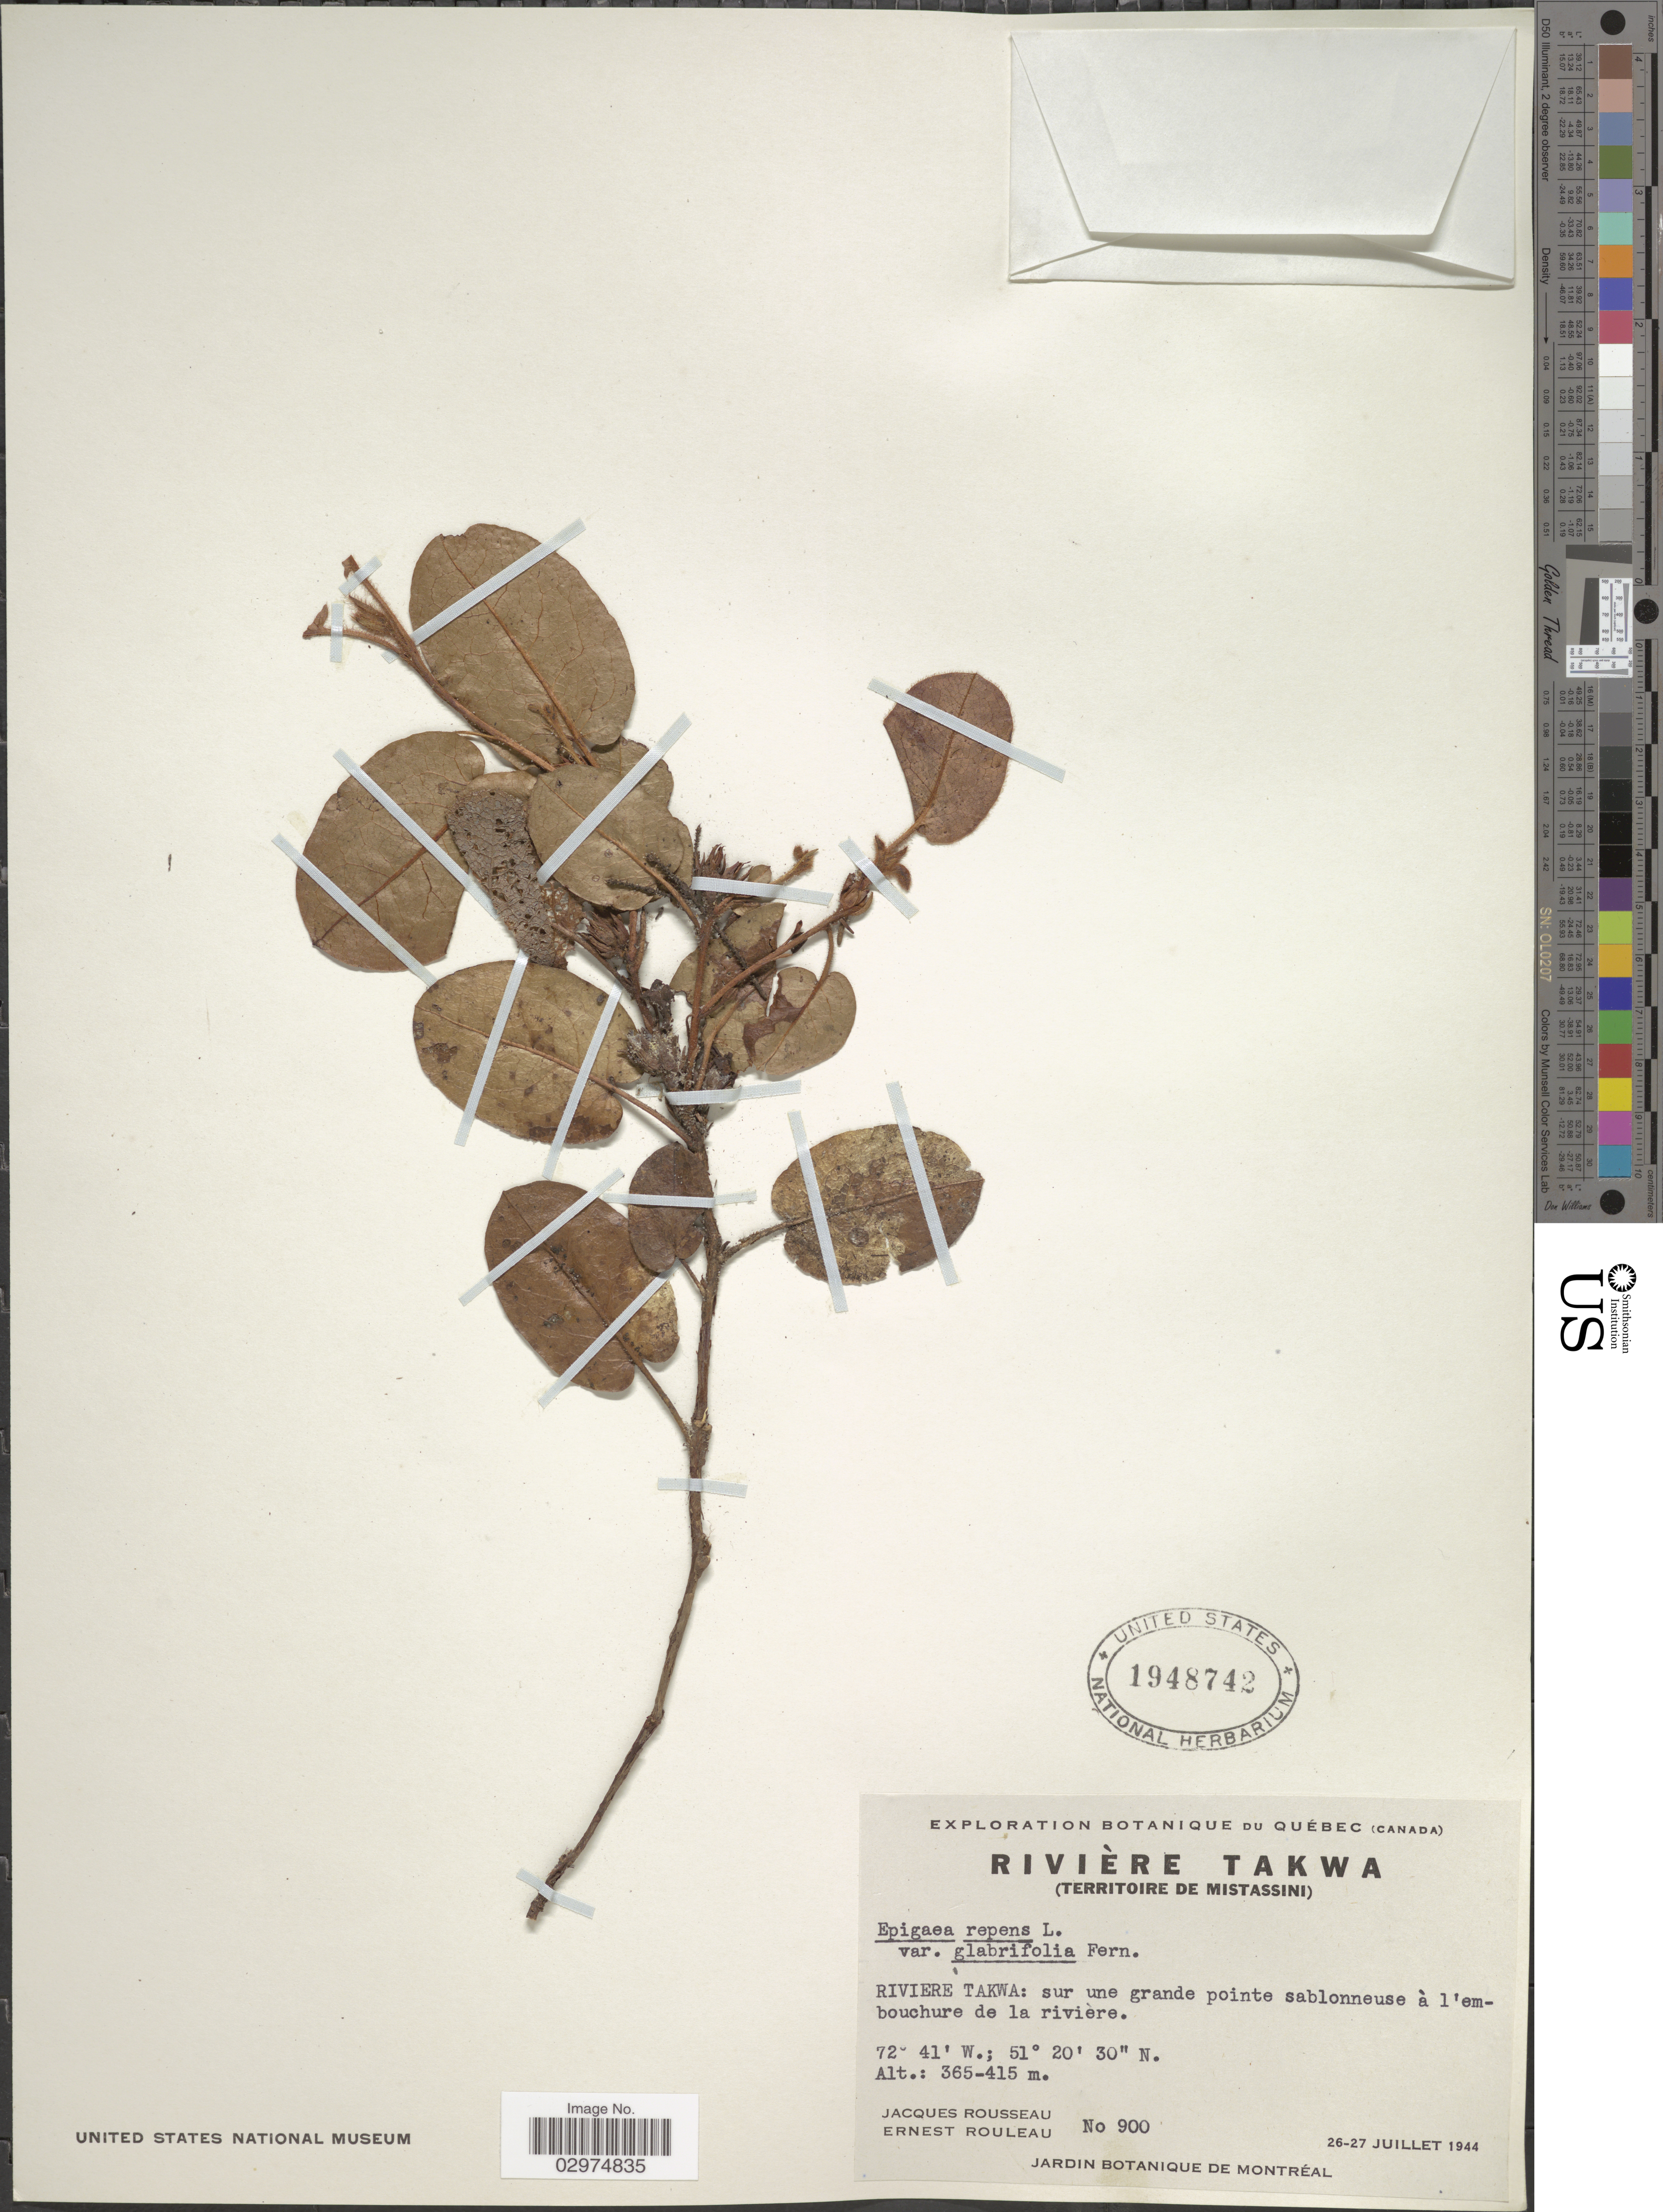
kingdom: Plantae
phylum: Tracheophyta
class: Magnoliopsida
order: Ericales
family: Ericaceae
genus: Epigaea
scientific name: Epigaea repens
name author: L.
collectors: J. Rousseau & J. Rouleau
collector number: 900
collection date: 1944-07-26/1944-07-27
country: Canada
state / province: Quebec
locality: Rivière Takwa (Territoire de Mistassini). Riviere Takwa: sur une grande pointe sablonneuse à l'embouchure de la rivière.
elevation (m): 365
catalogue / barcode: US 1948742